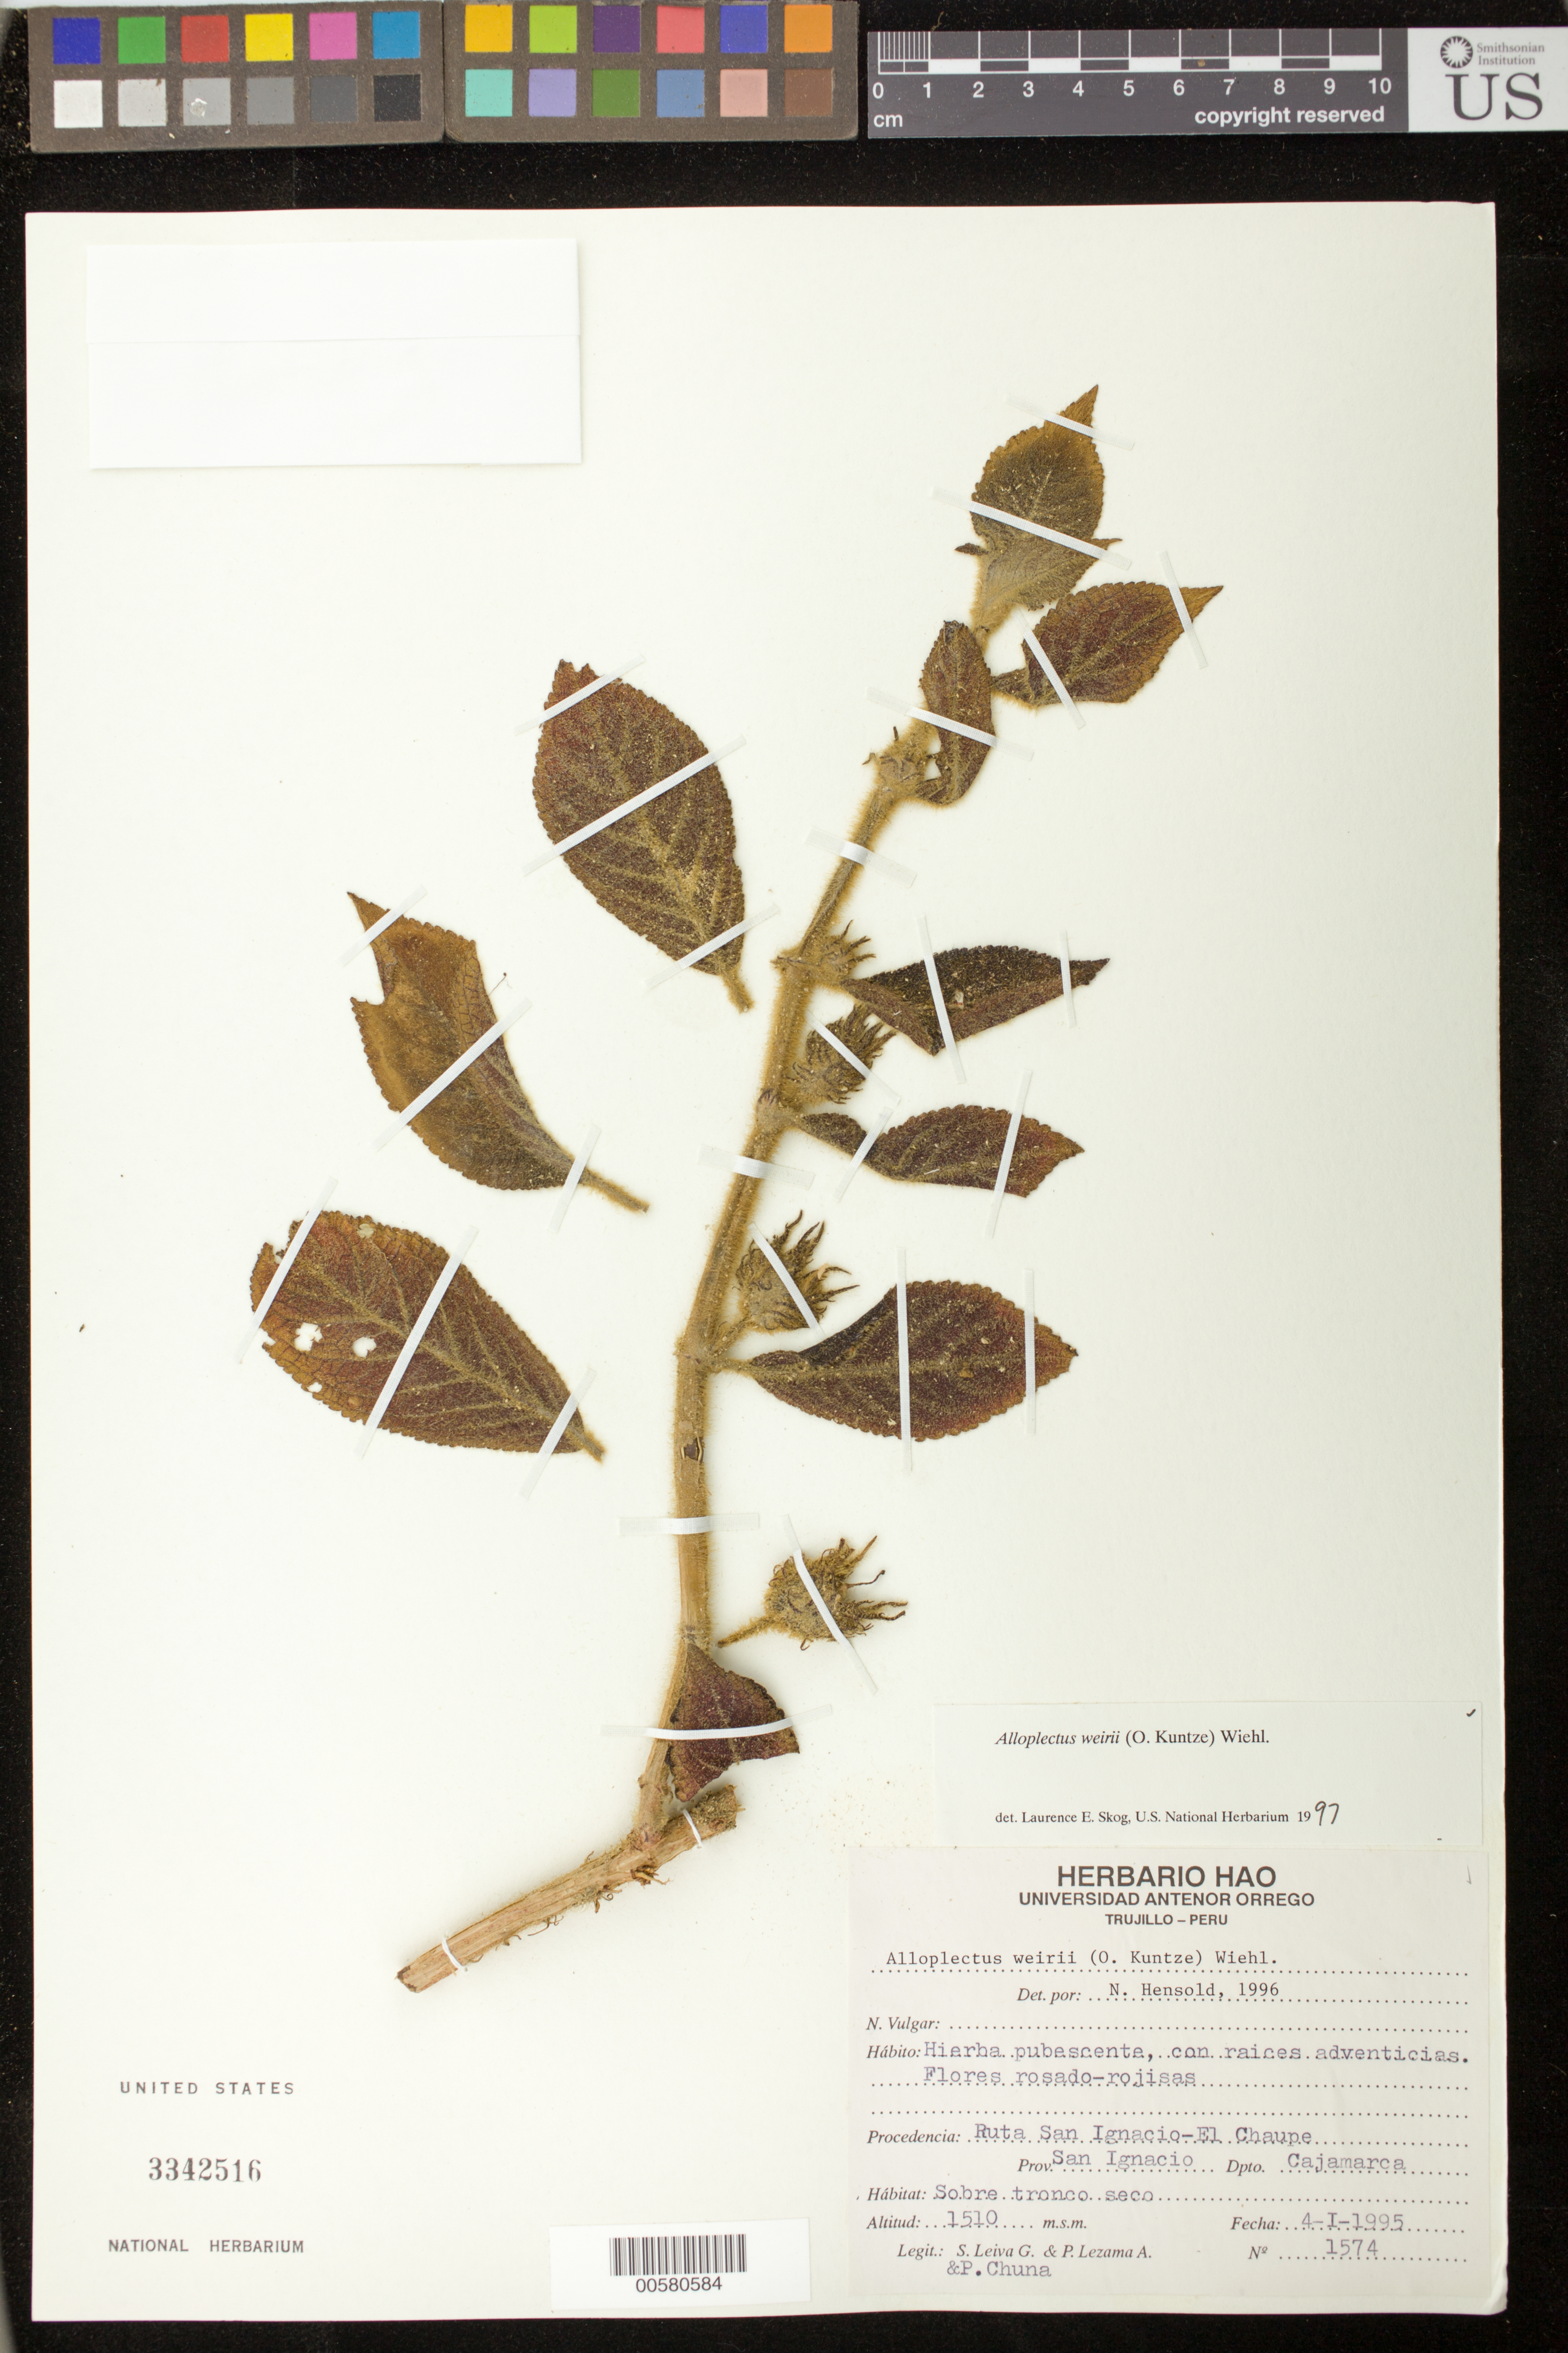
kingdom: Plantae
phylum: Tracheophyta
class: Magnoliopsida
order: Lamiales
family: Gesneriaceae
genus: Alloplectus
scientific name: Alloplectus weirii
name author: (Kuntze) Wiehler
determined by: Skog, Laurence E.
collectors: S. Leiva G., P. Lezama A. & P. Chuna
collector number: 1574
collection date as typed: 04 Jan 1995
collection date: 1995-01-04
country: Peru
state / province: Cajamarca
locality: Prov. San Ignacio, Ruta San Ignacio - El Chaupe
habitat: Sobre tronco seco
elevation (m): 1510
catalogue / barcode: US 3342516